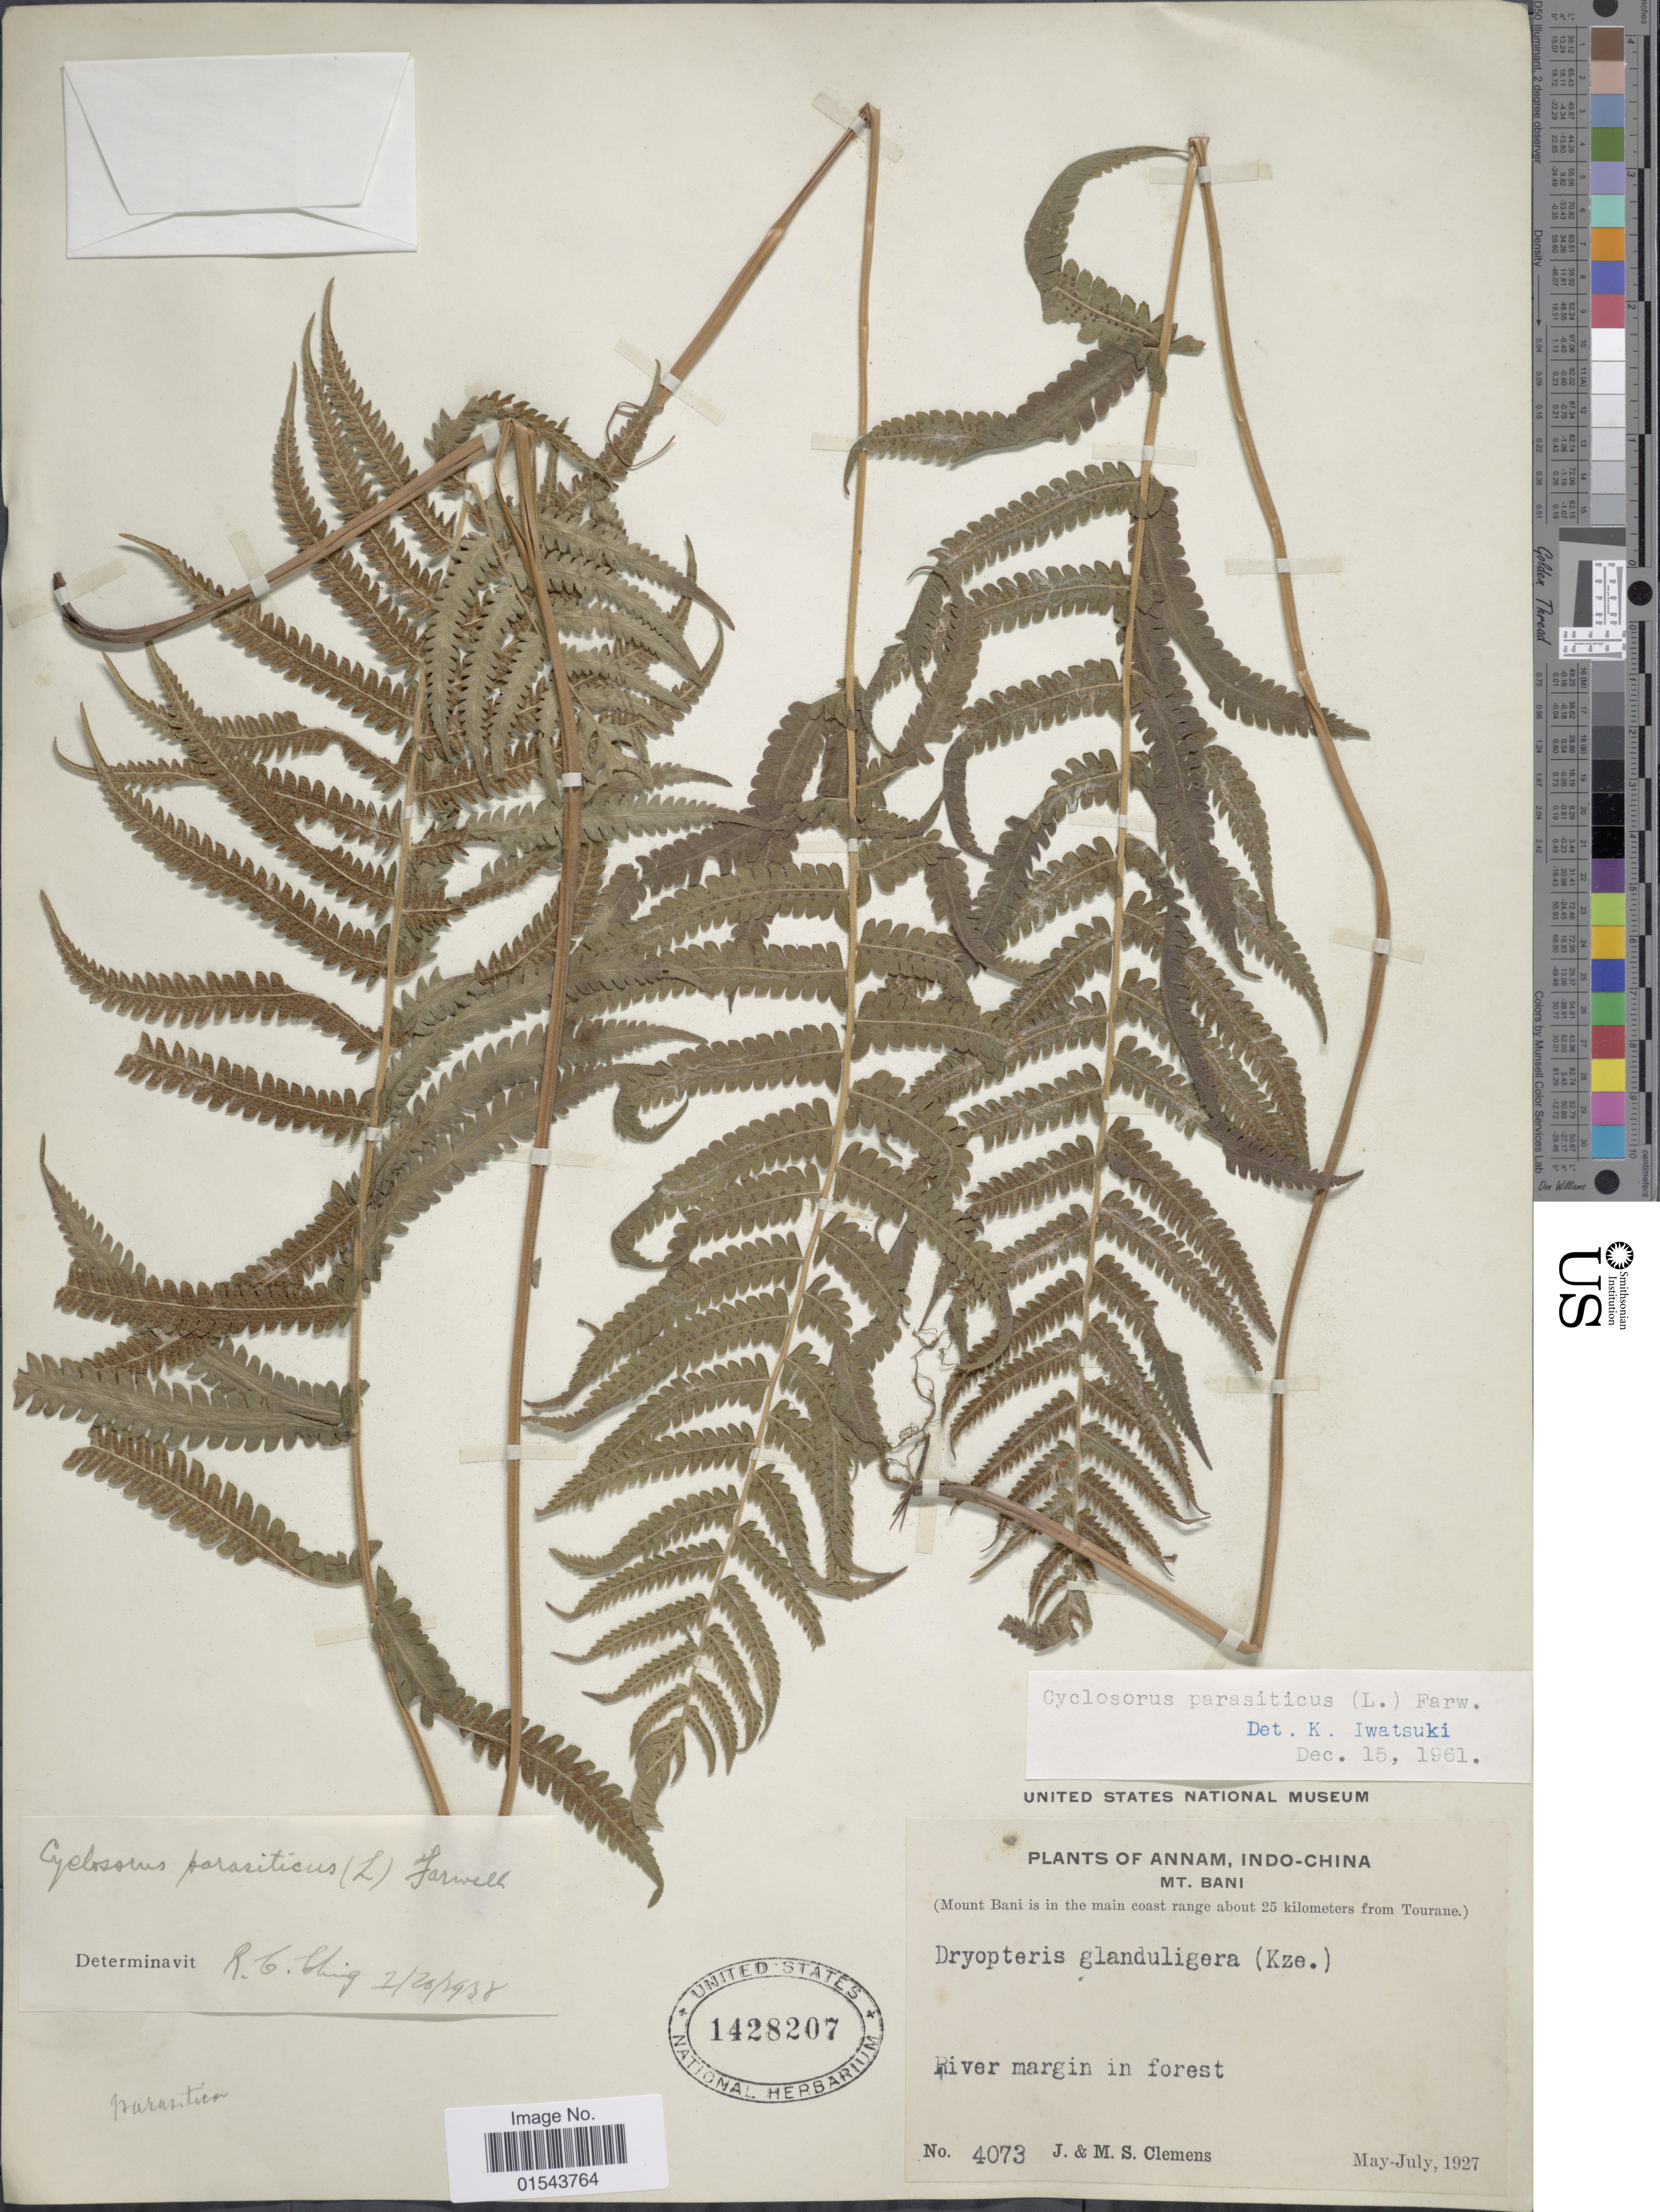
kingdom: Plantae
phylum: Tracheophyta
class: Polypodiopsida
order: Polypodiales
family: Thelypteridaceae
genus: Christella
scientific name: Christella parasitica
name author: (L.) H. Lév.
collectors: J. Clemens & M. S. Clemens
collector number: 4073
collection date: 1927-05/1927-07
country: Vietnam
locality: Annam, Indo-China. Mt. Bani.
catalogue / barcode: US 1428207